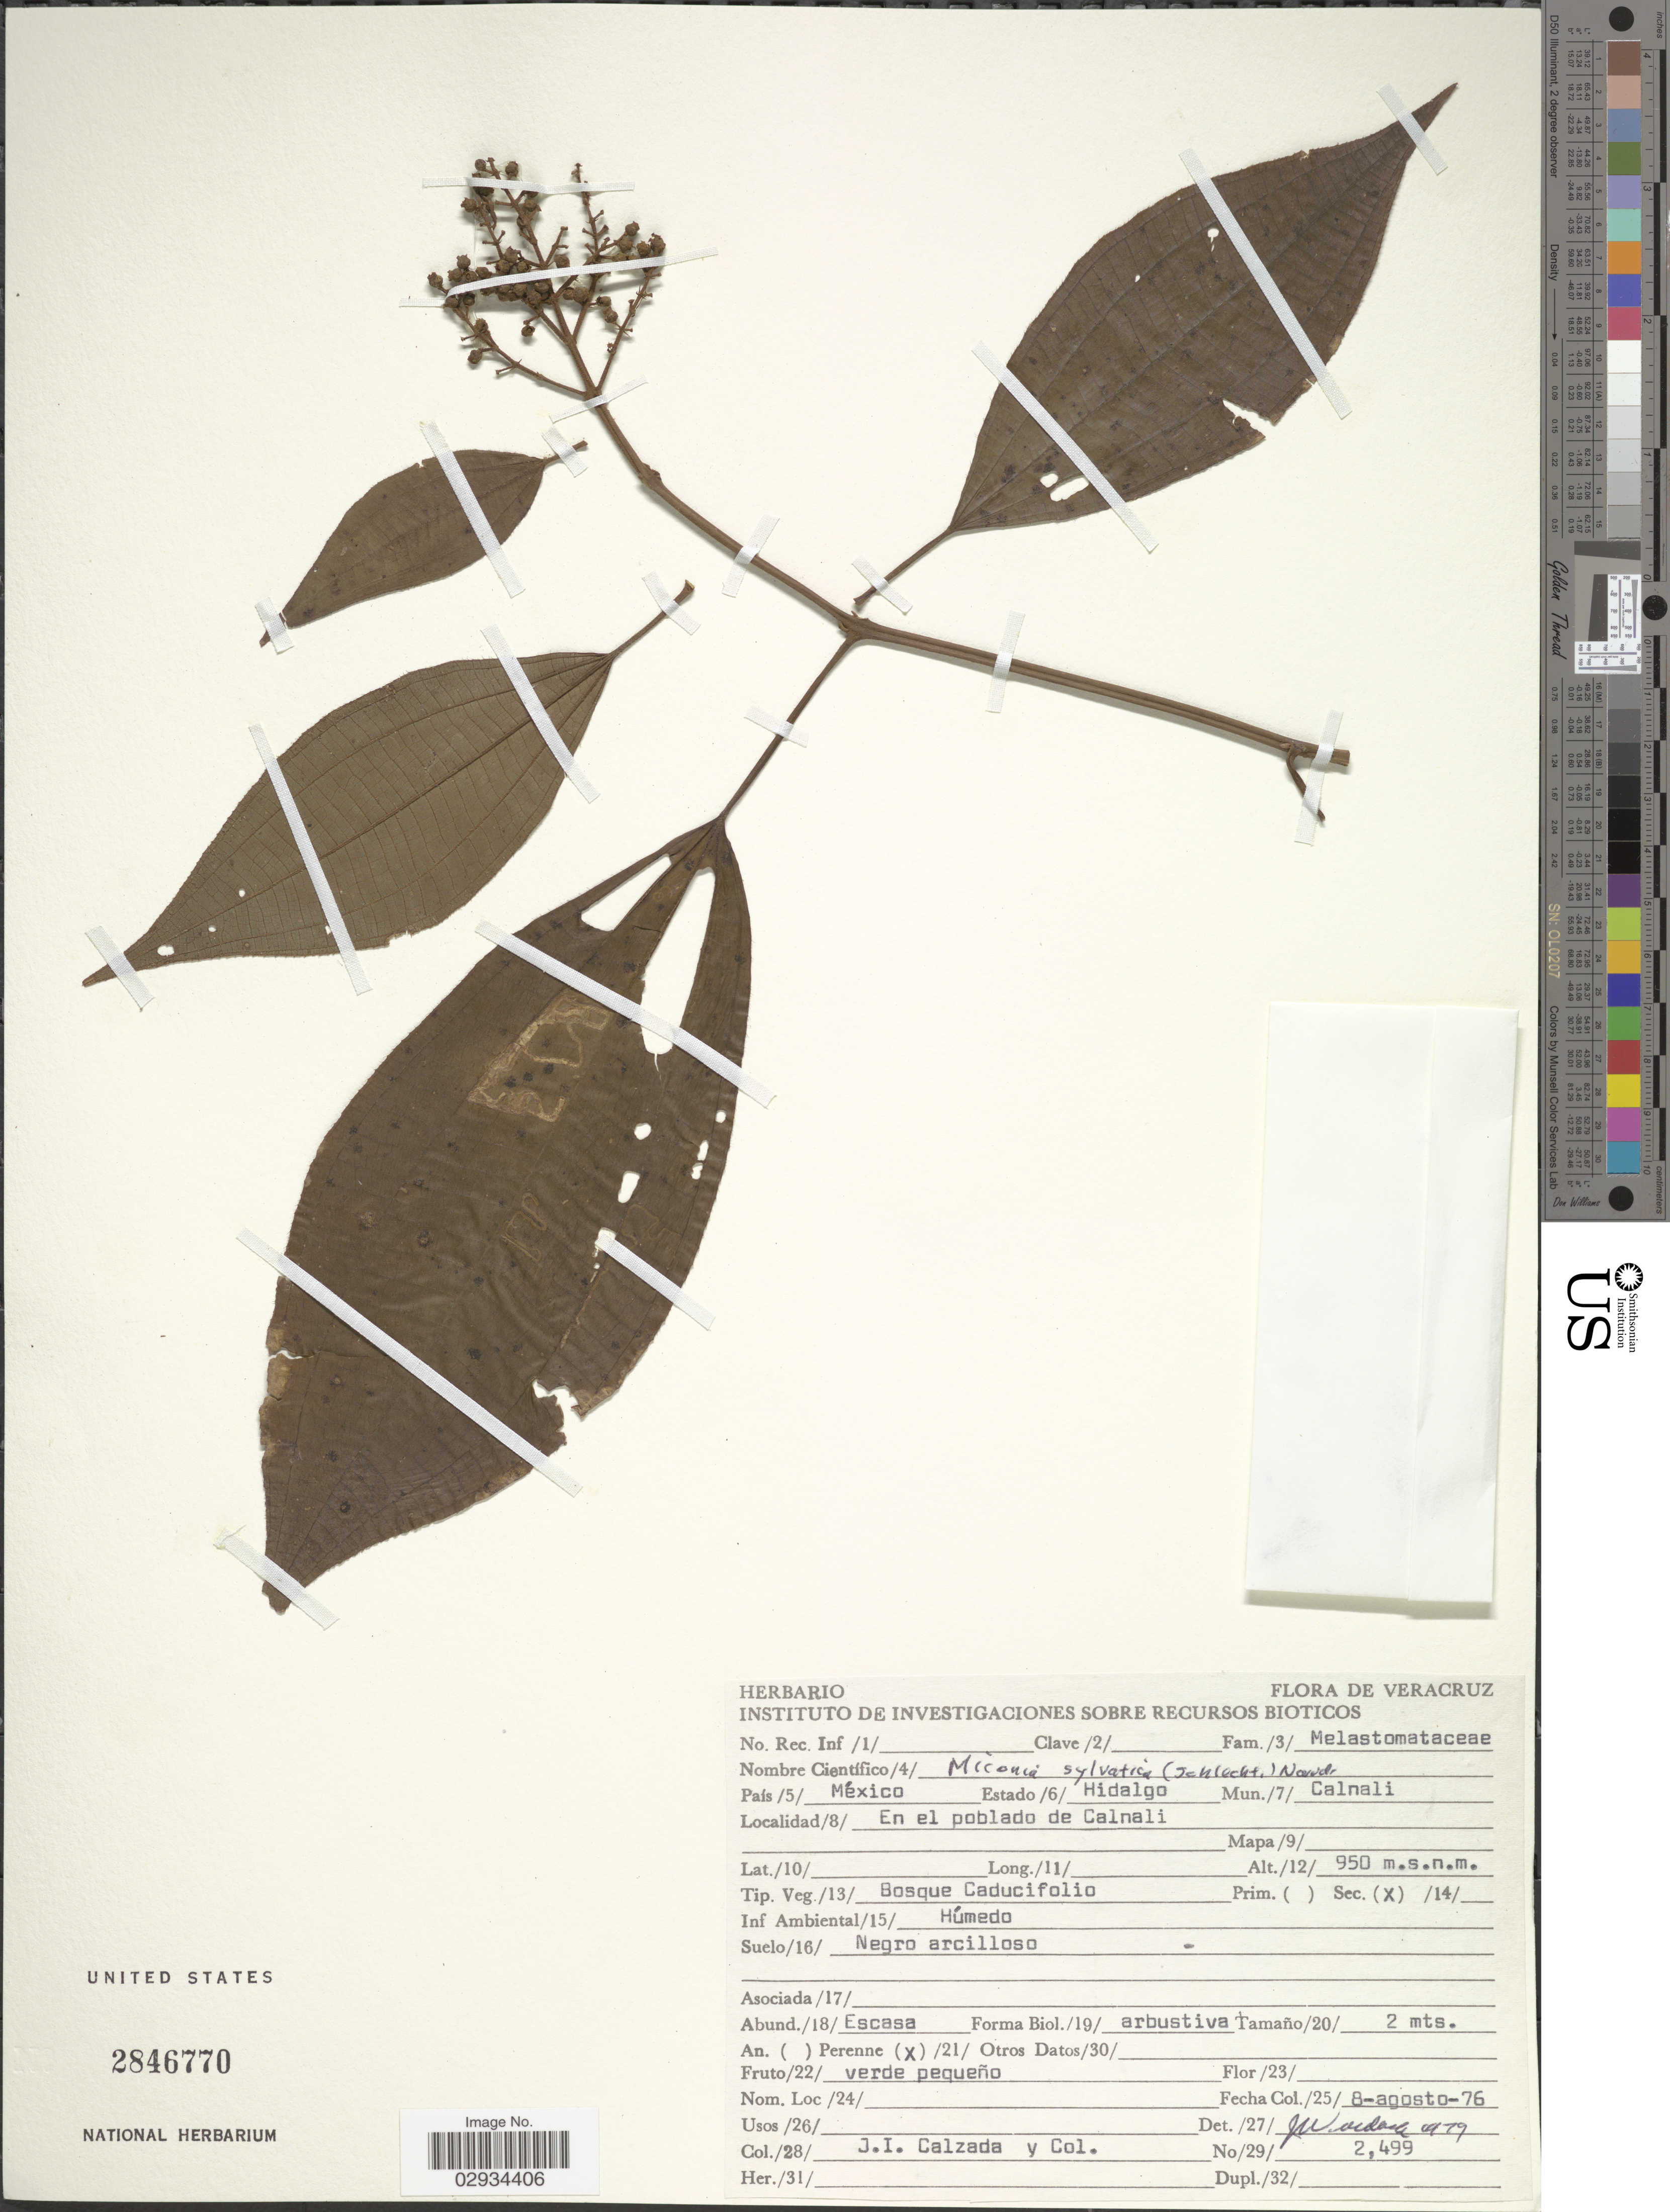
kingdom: Plantae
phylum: Tracheophyta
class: Magnoliopsida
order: Myrtales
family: Melastomataceae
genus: Miconia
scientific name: Miconia sylvatica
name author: (Schltdl.) Naudin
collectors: J. I. Calzada & W. Colenso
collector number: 2499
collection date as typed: Transcribed d/m/y: 8/8/76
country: Mexico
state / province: Hidalgo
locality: Mun. Calnali. En el poblado de Calnali.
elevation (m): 950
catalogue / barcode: US 2846770